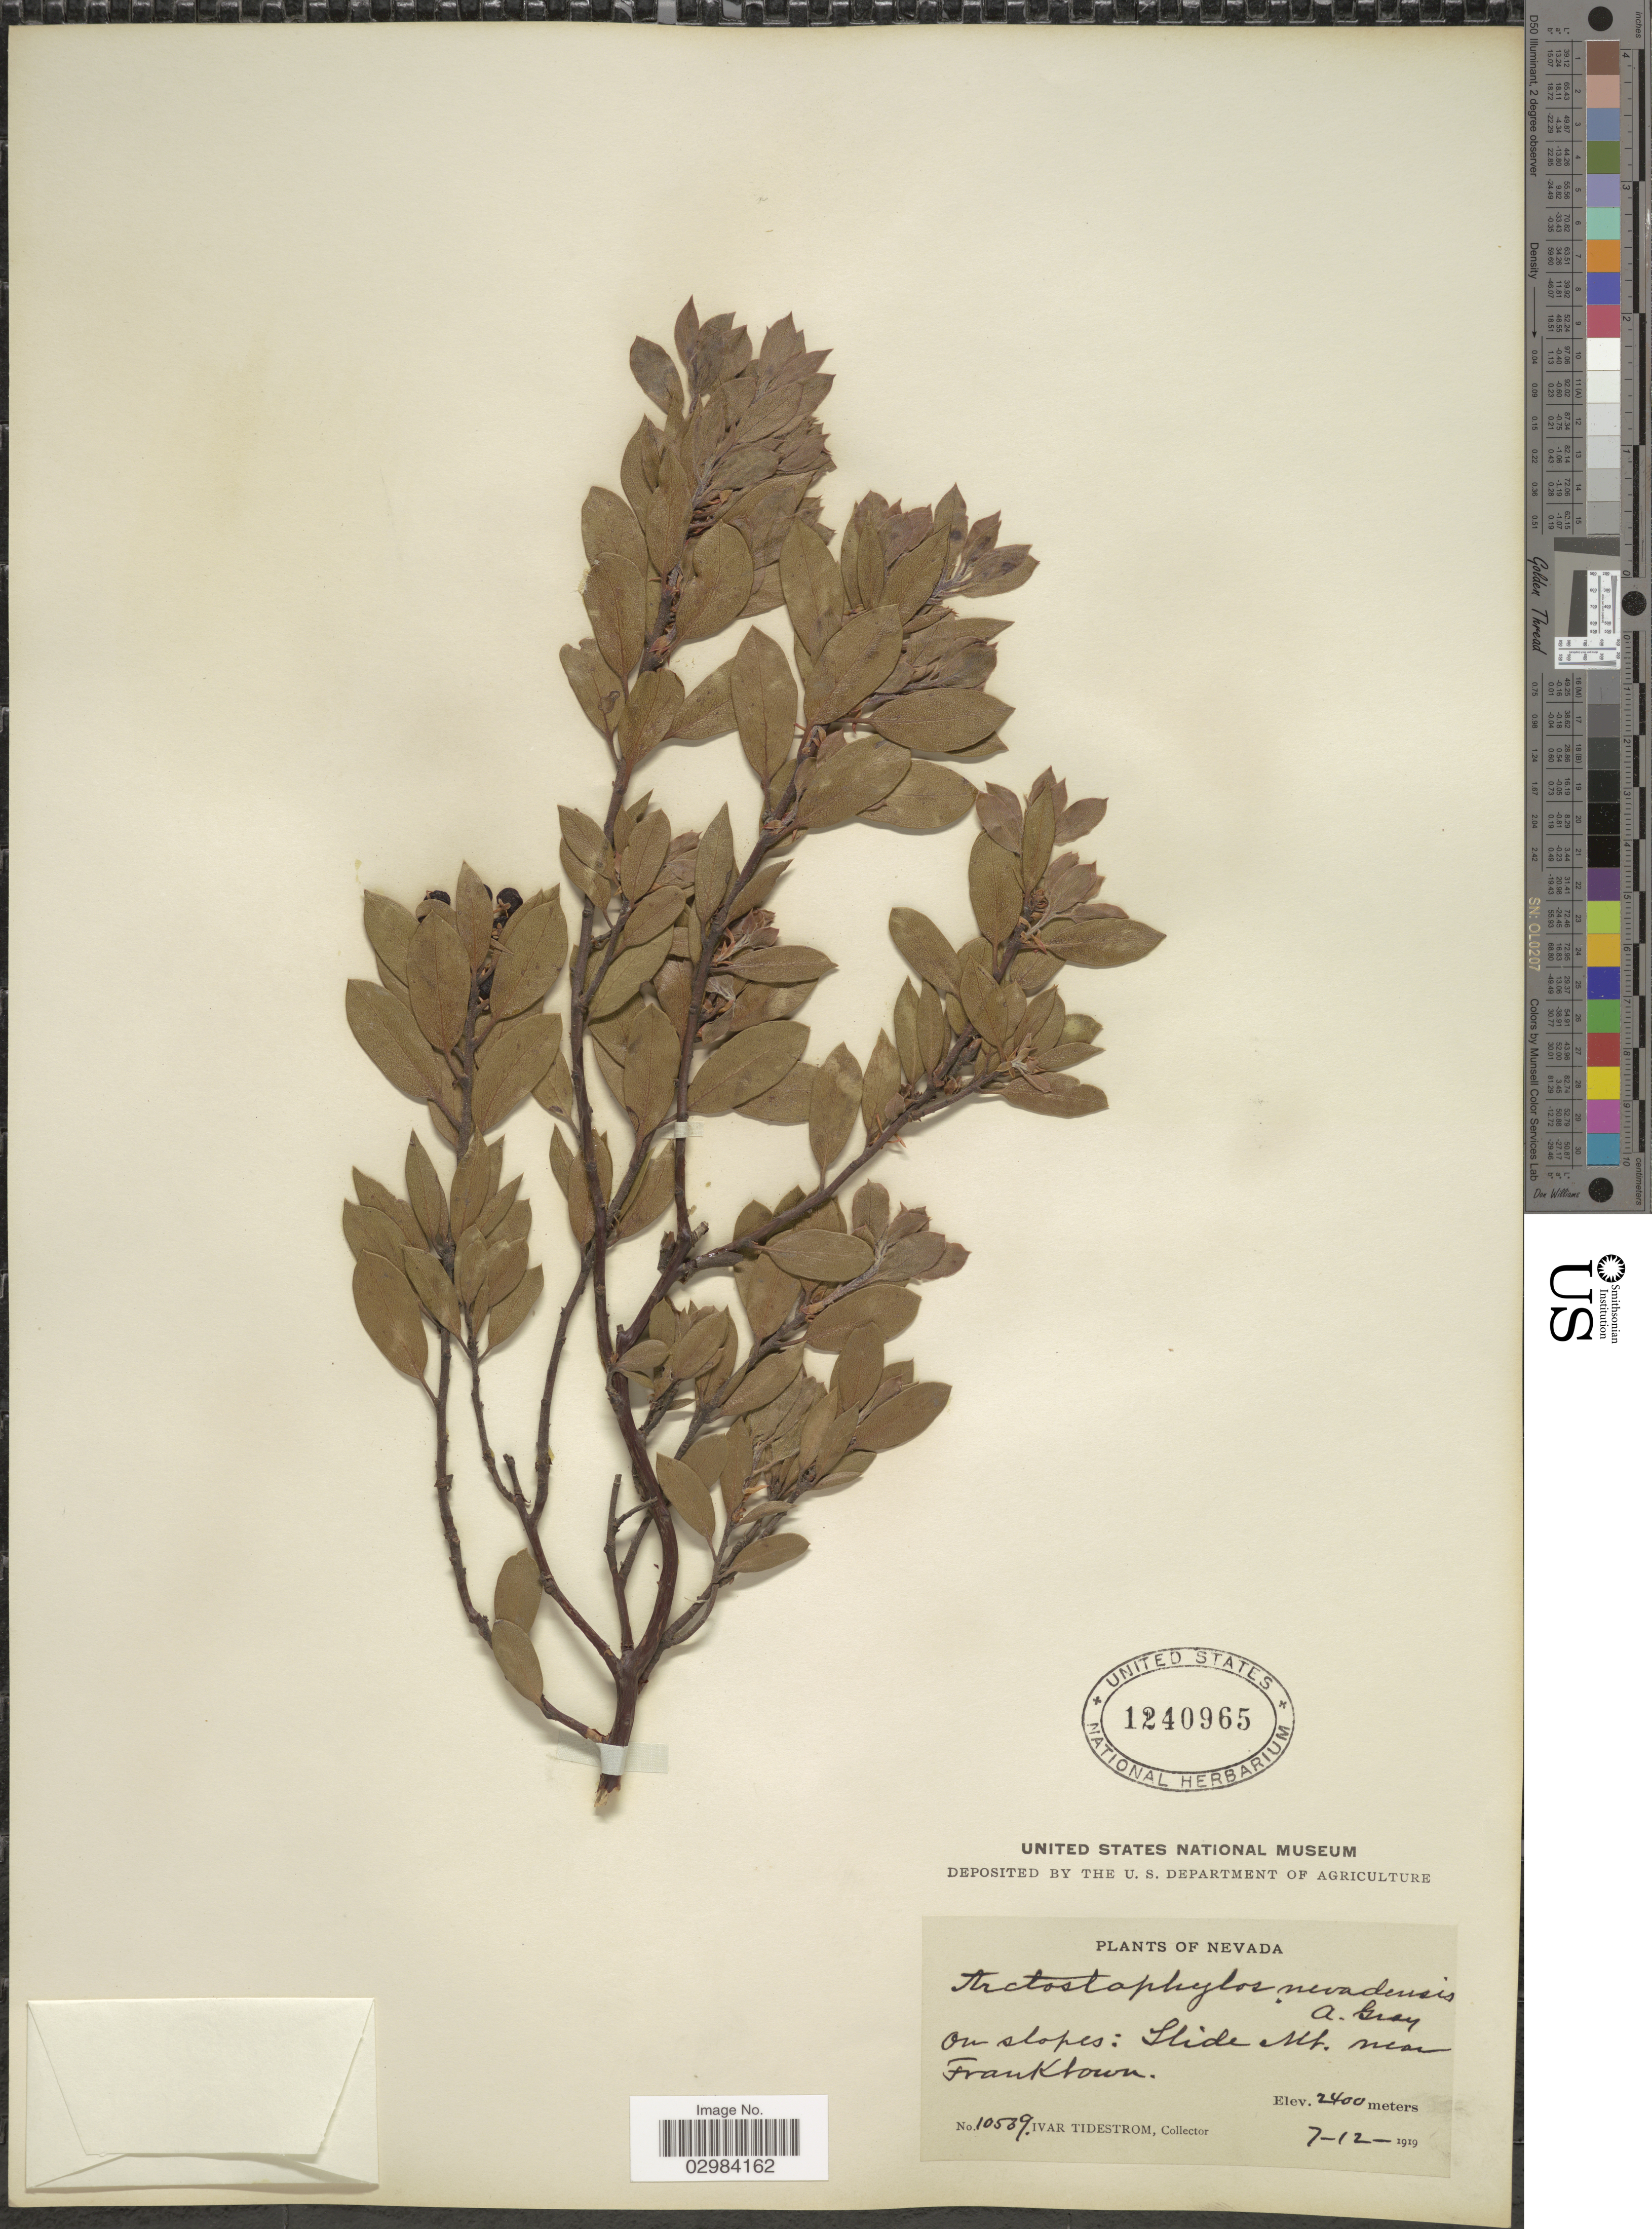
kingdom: Plantae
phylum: Tracheophyta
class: Magnoliopsida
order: Ericales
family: Ericaceae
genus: Arctostaphylos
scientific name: Arctostaphylos nevadensis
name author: A. Gray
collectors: I. F. Tidestrom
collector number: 10539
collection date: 1919-07-12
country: United States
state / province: Nevada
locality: On slopes: Slide Mt. near Franktown.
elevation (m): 2400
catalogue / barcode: US 1240965